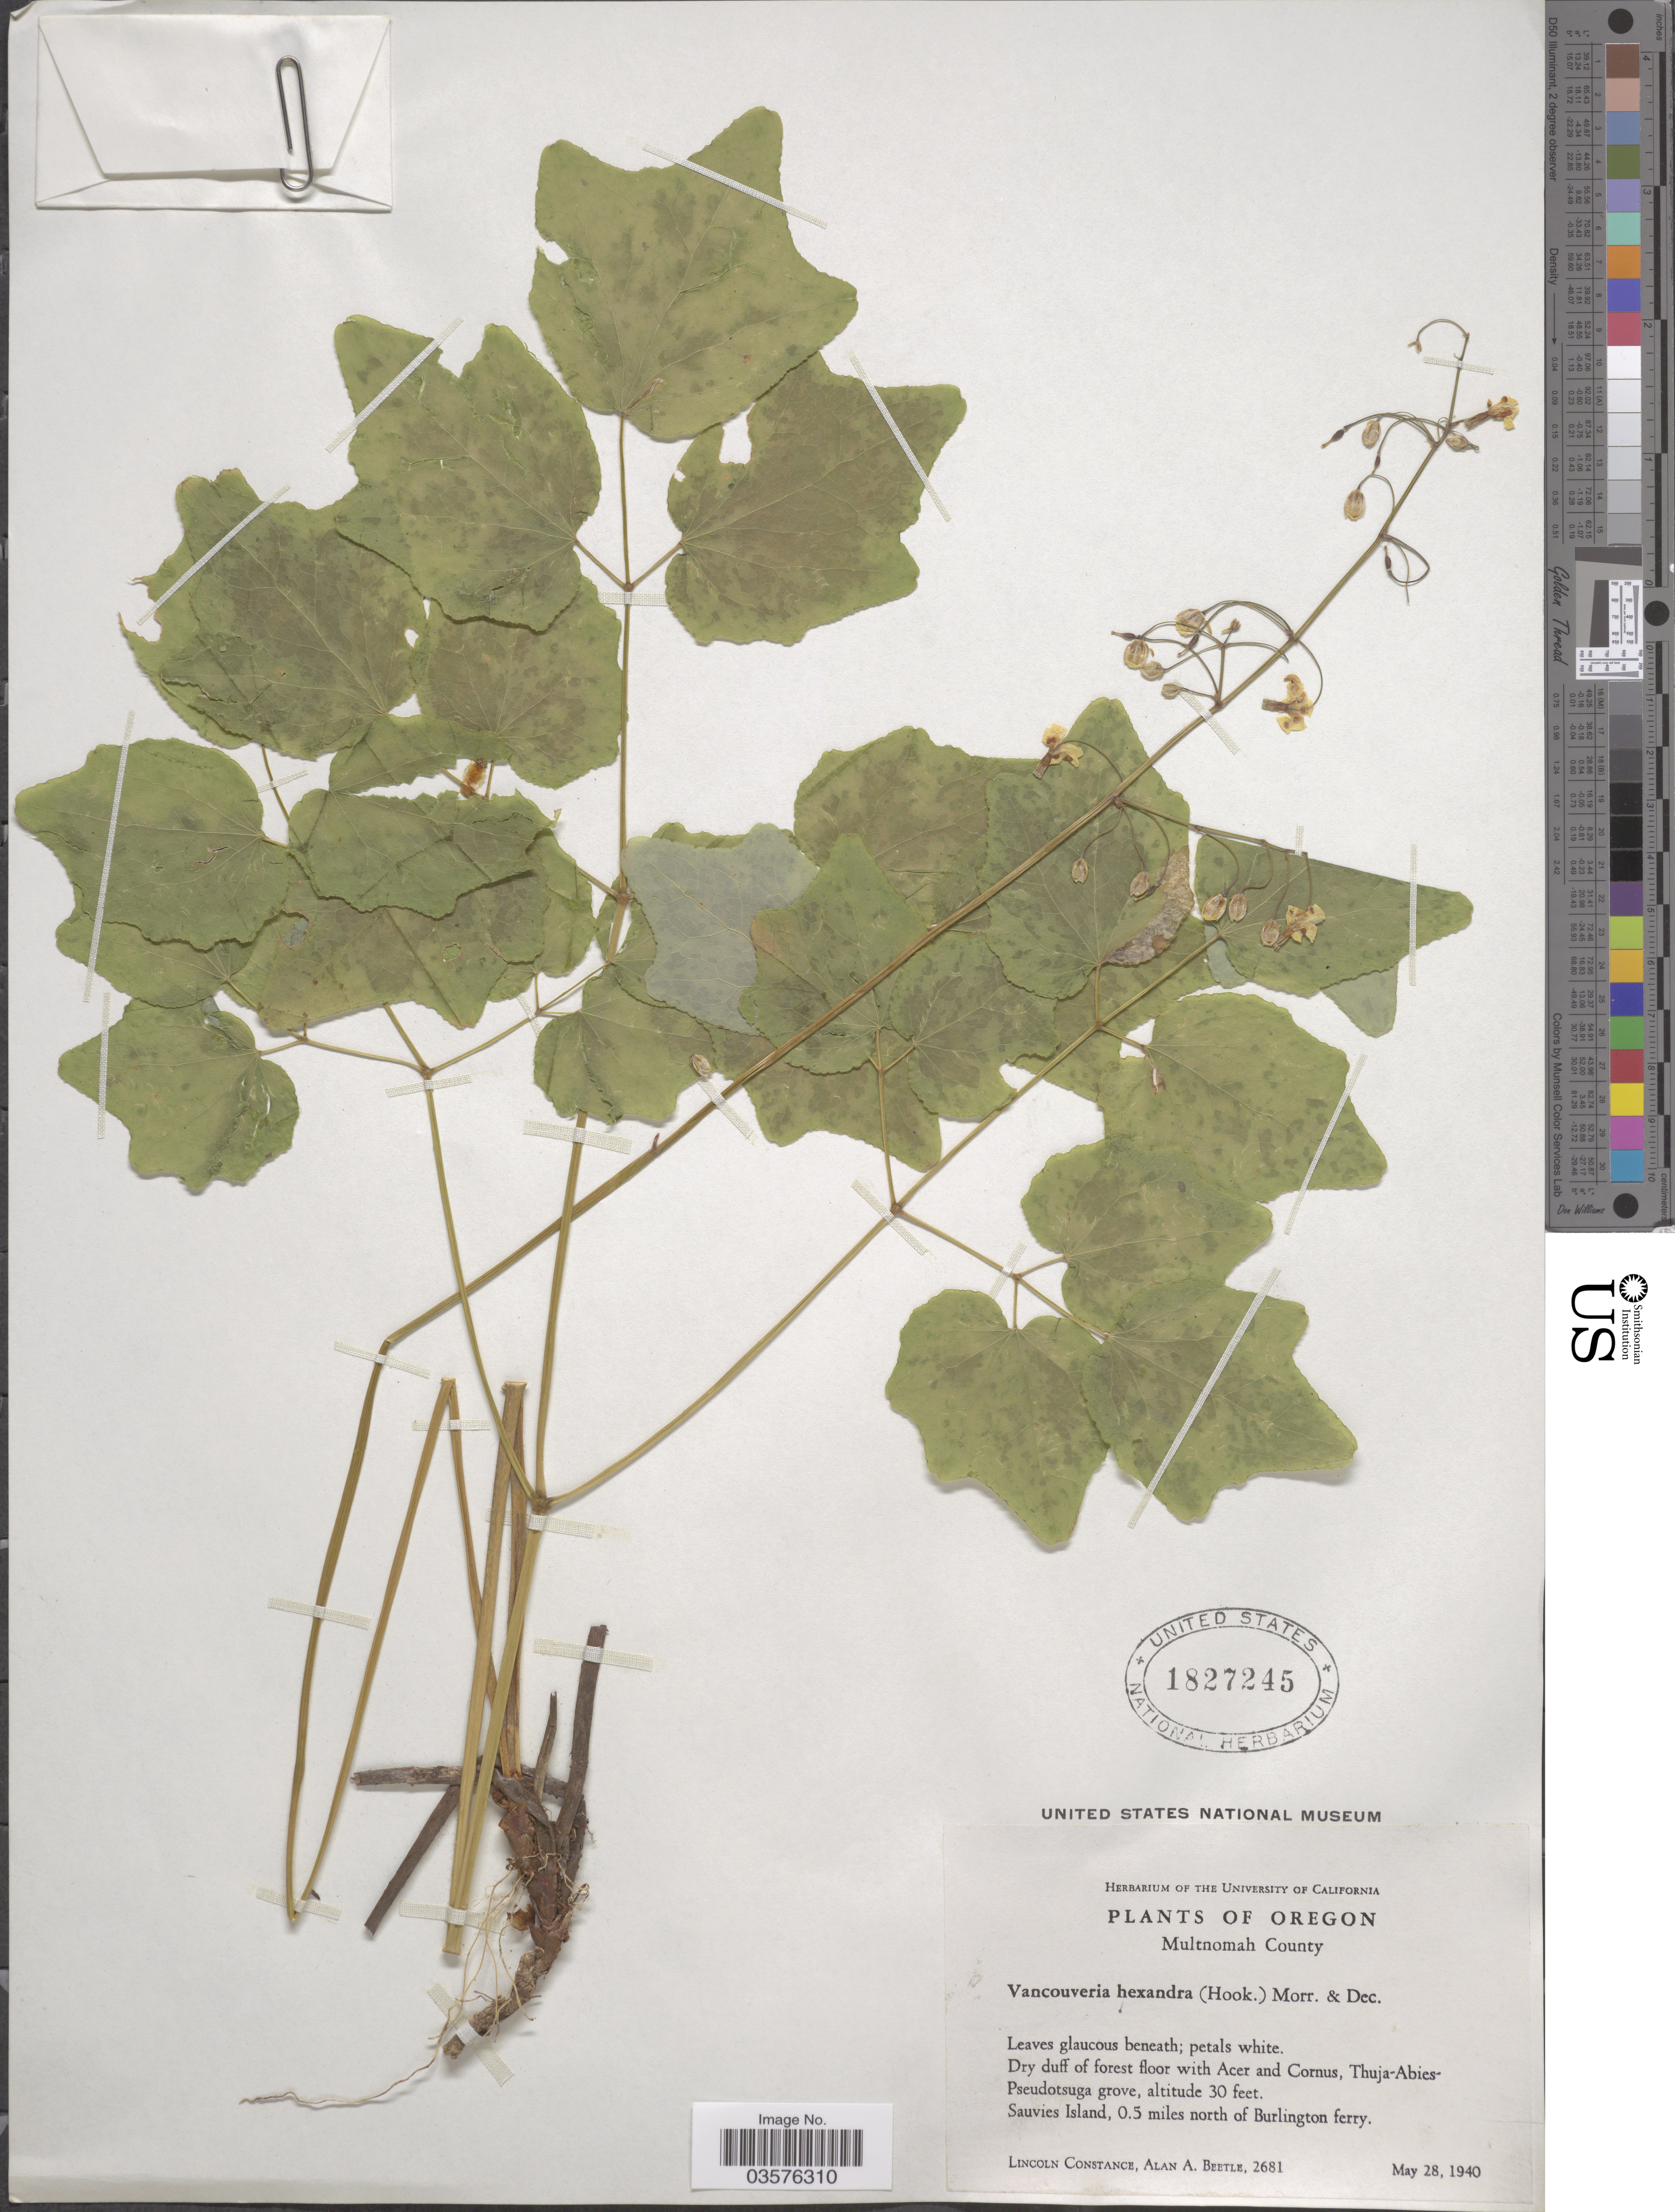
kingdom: Plantae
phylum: Tracheophyta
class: Magnoliopsida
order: Ranunculales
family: Berberidaceae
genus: Vancouveria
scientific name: Vancouveria hexandra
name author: (Hook.) C. Morren & Decne.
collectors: L. Constance & A. A. Beetle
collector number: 2681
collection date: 1940-05-28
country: United States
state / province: Oregon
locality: Multnomah County. Sauvies Island, 0.5 miles north of Burlington ferry.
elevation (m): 9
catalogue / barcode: US 1827245